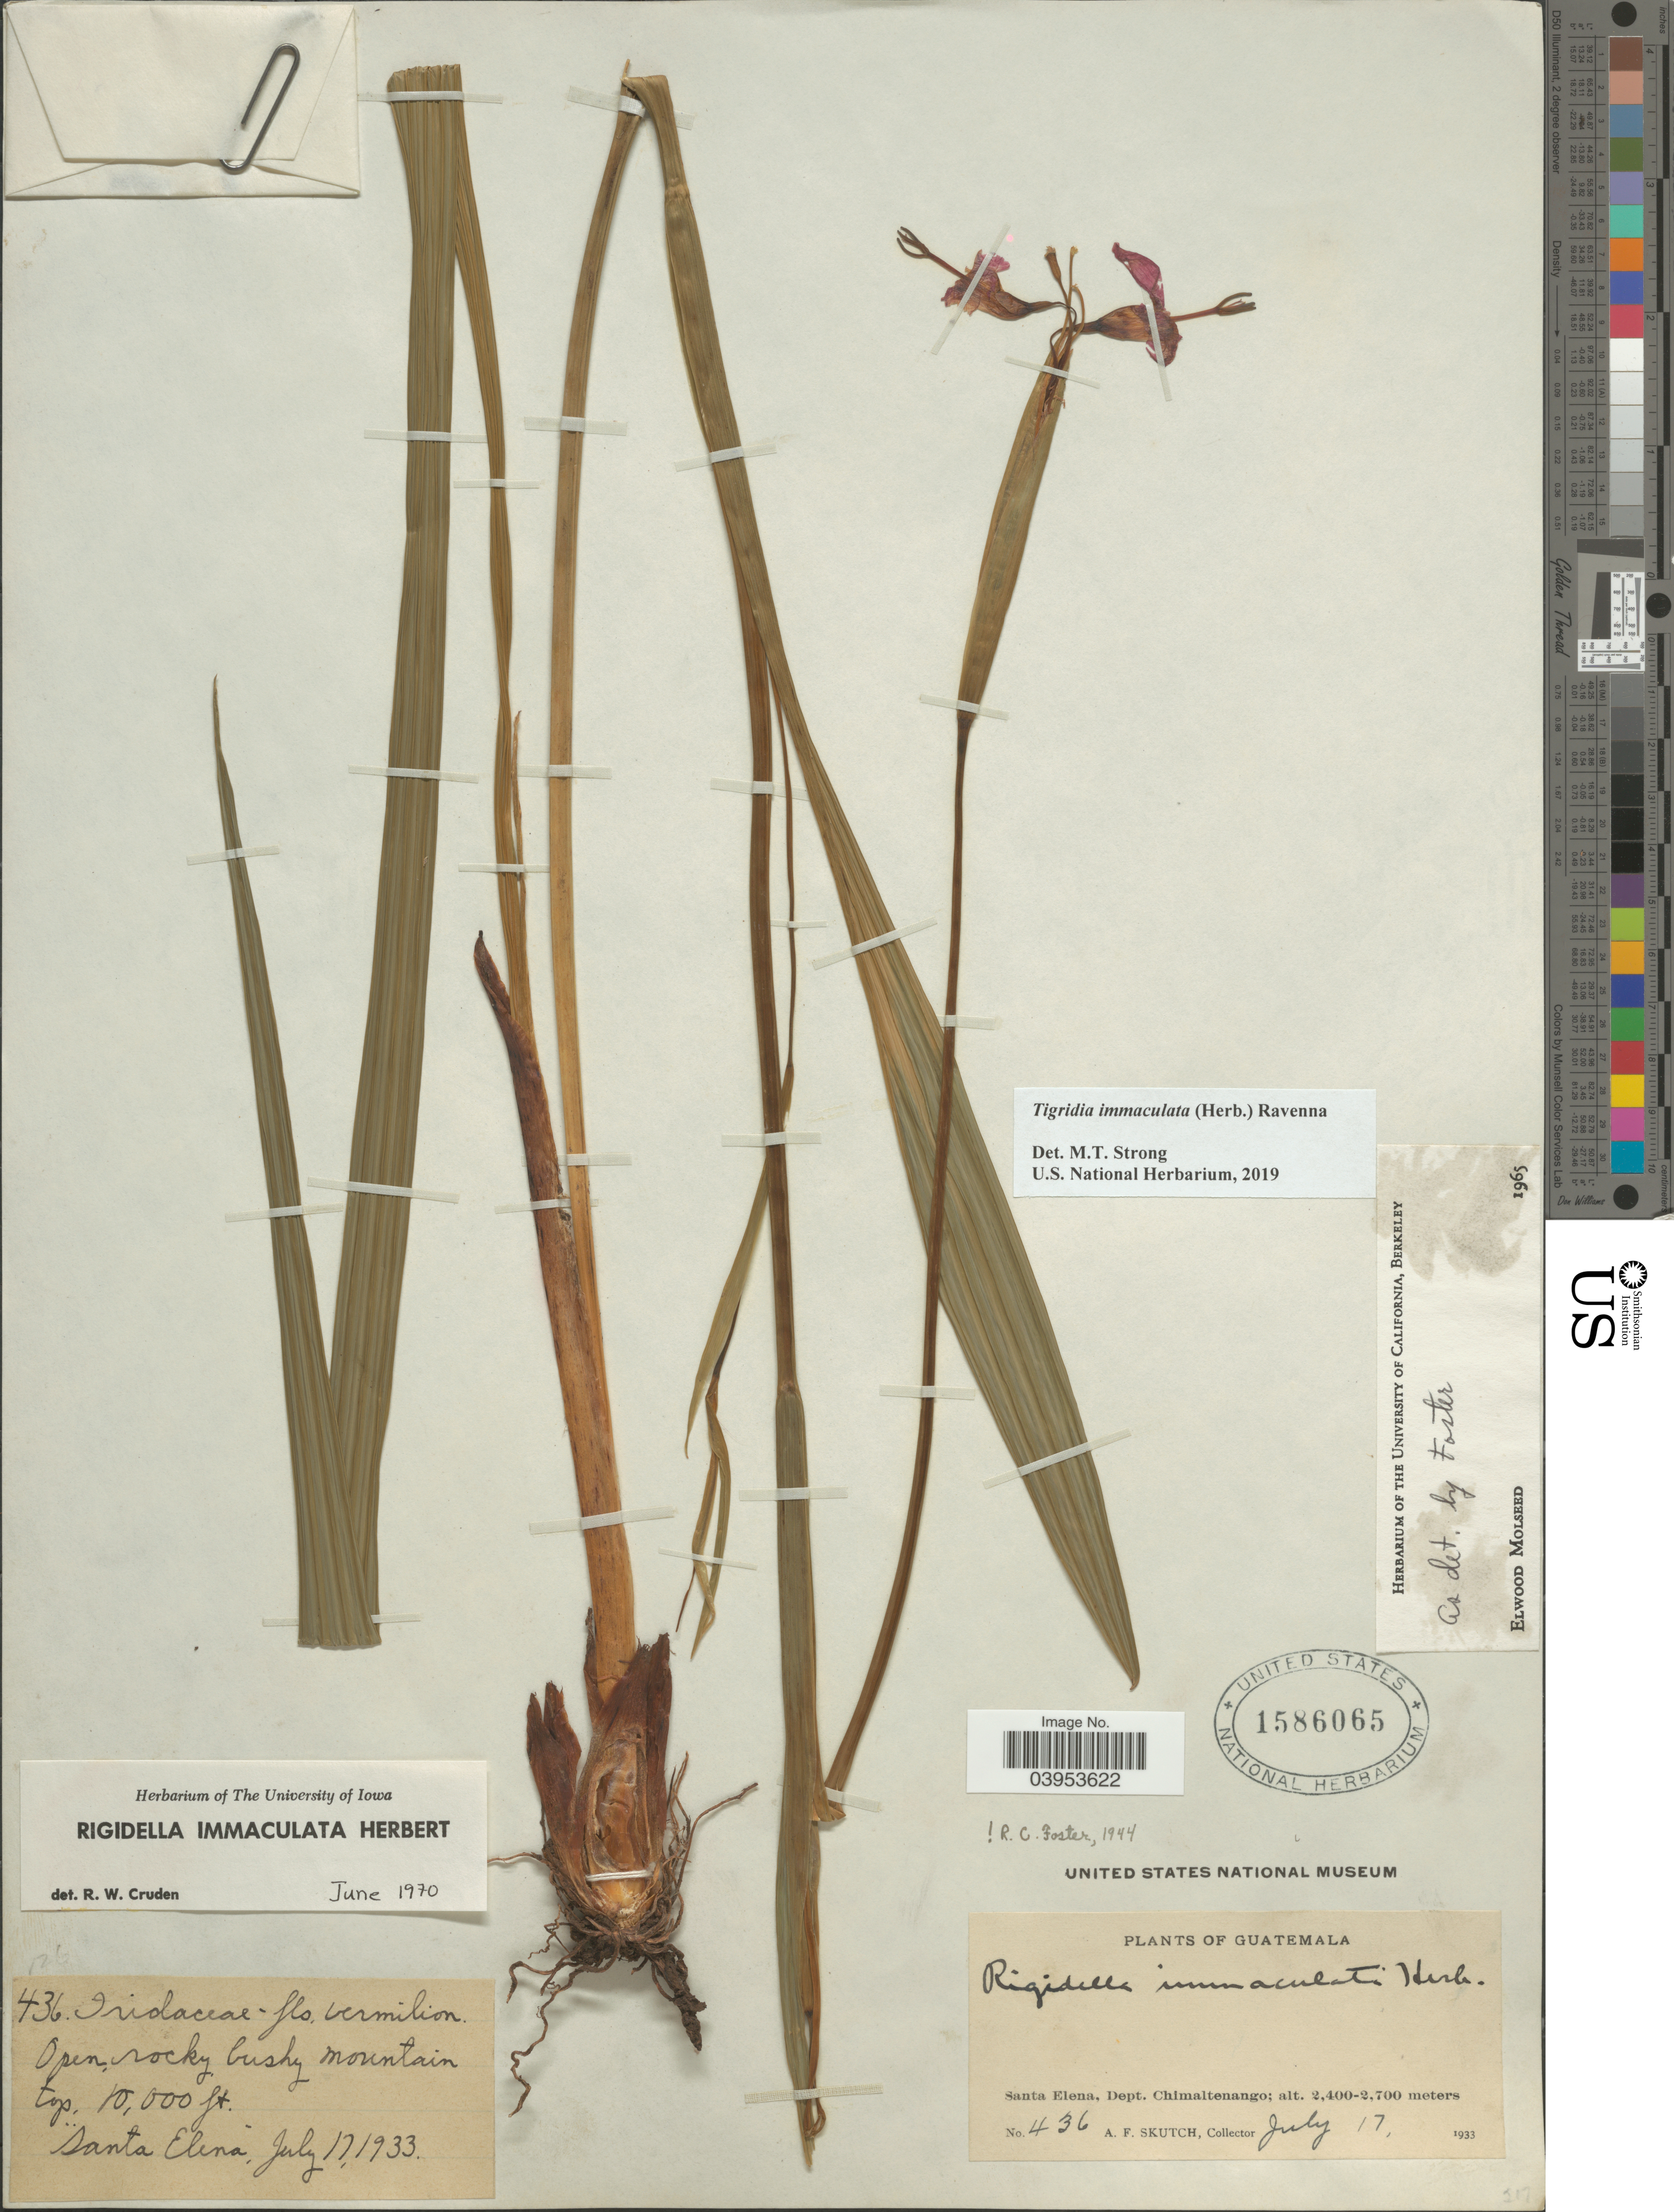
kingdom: Plantae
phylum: Tracheophyta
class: Liliopsida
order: Asparagales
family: Iridaceae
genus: Tigridia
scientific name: Tigridia immaculata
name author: (Herb.) Ravenna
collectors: A. F. Skutch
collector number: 436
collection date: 1933-07-17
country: Guatemala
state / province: Chimaltenango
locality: Santa Elena, Dept. Chimaltenango.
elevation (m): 2400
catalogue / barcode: US 1586065